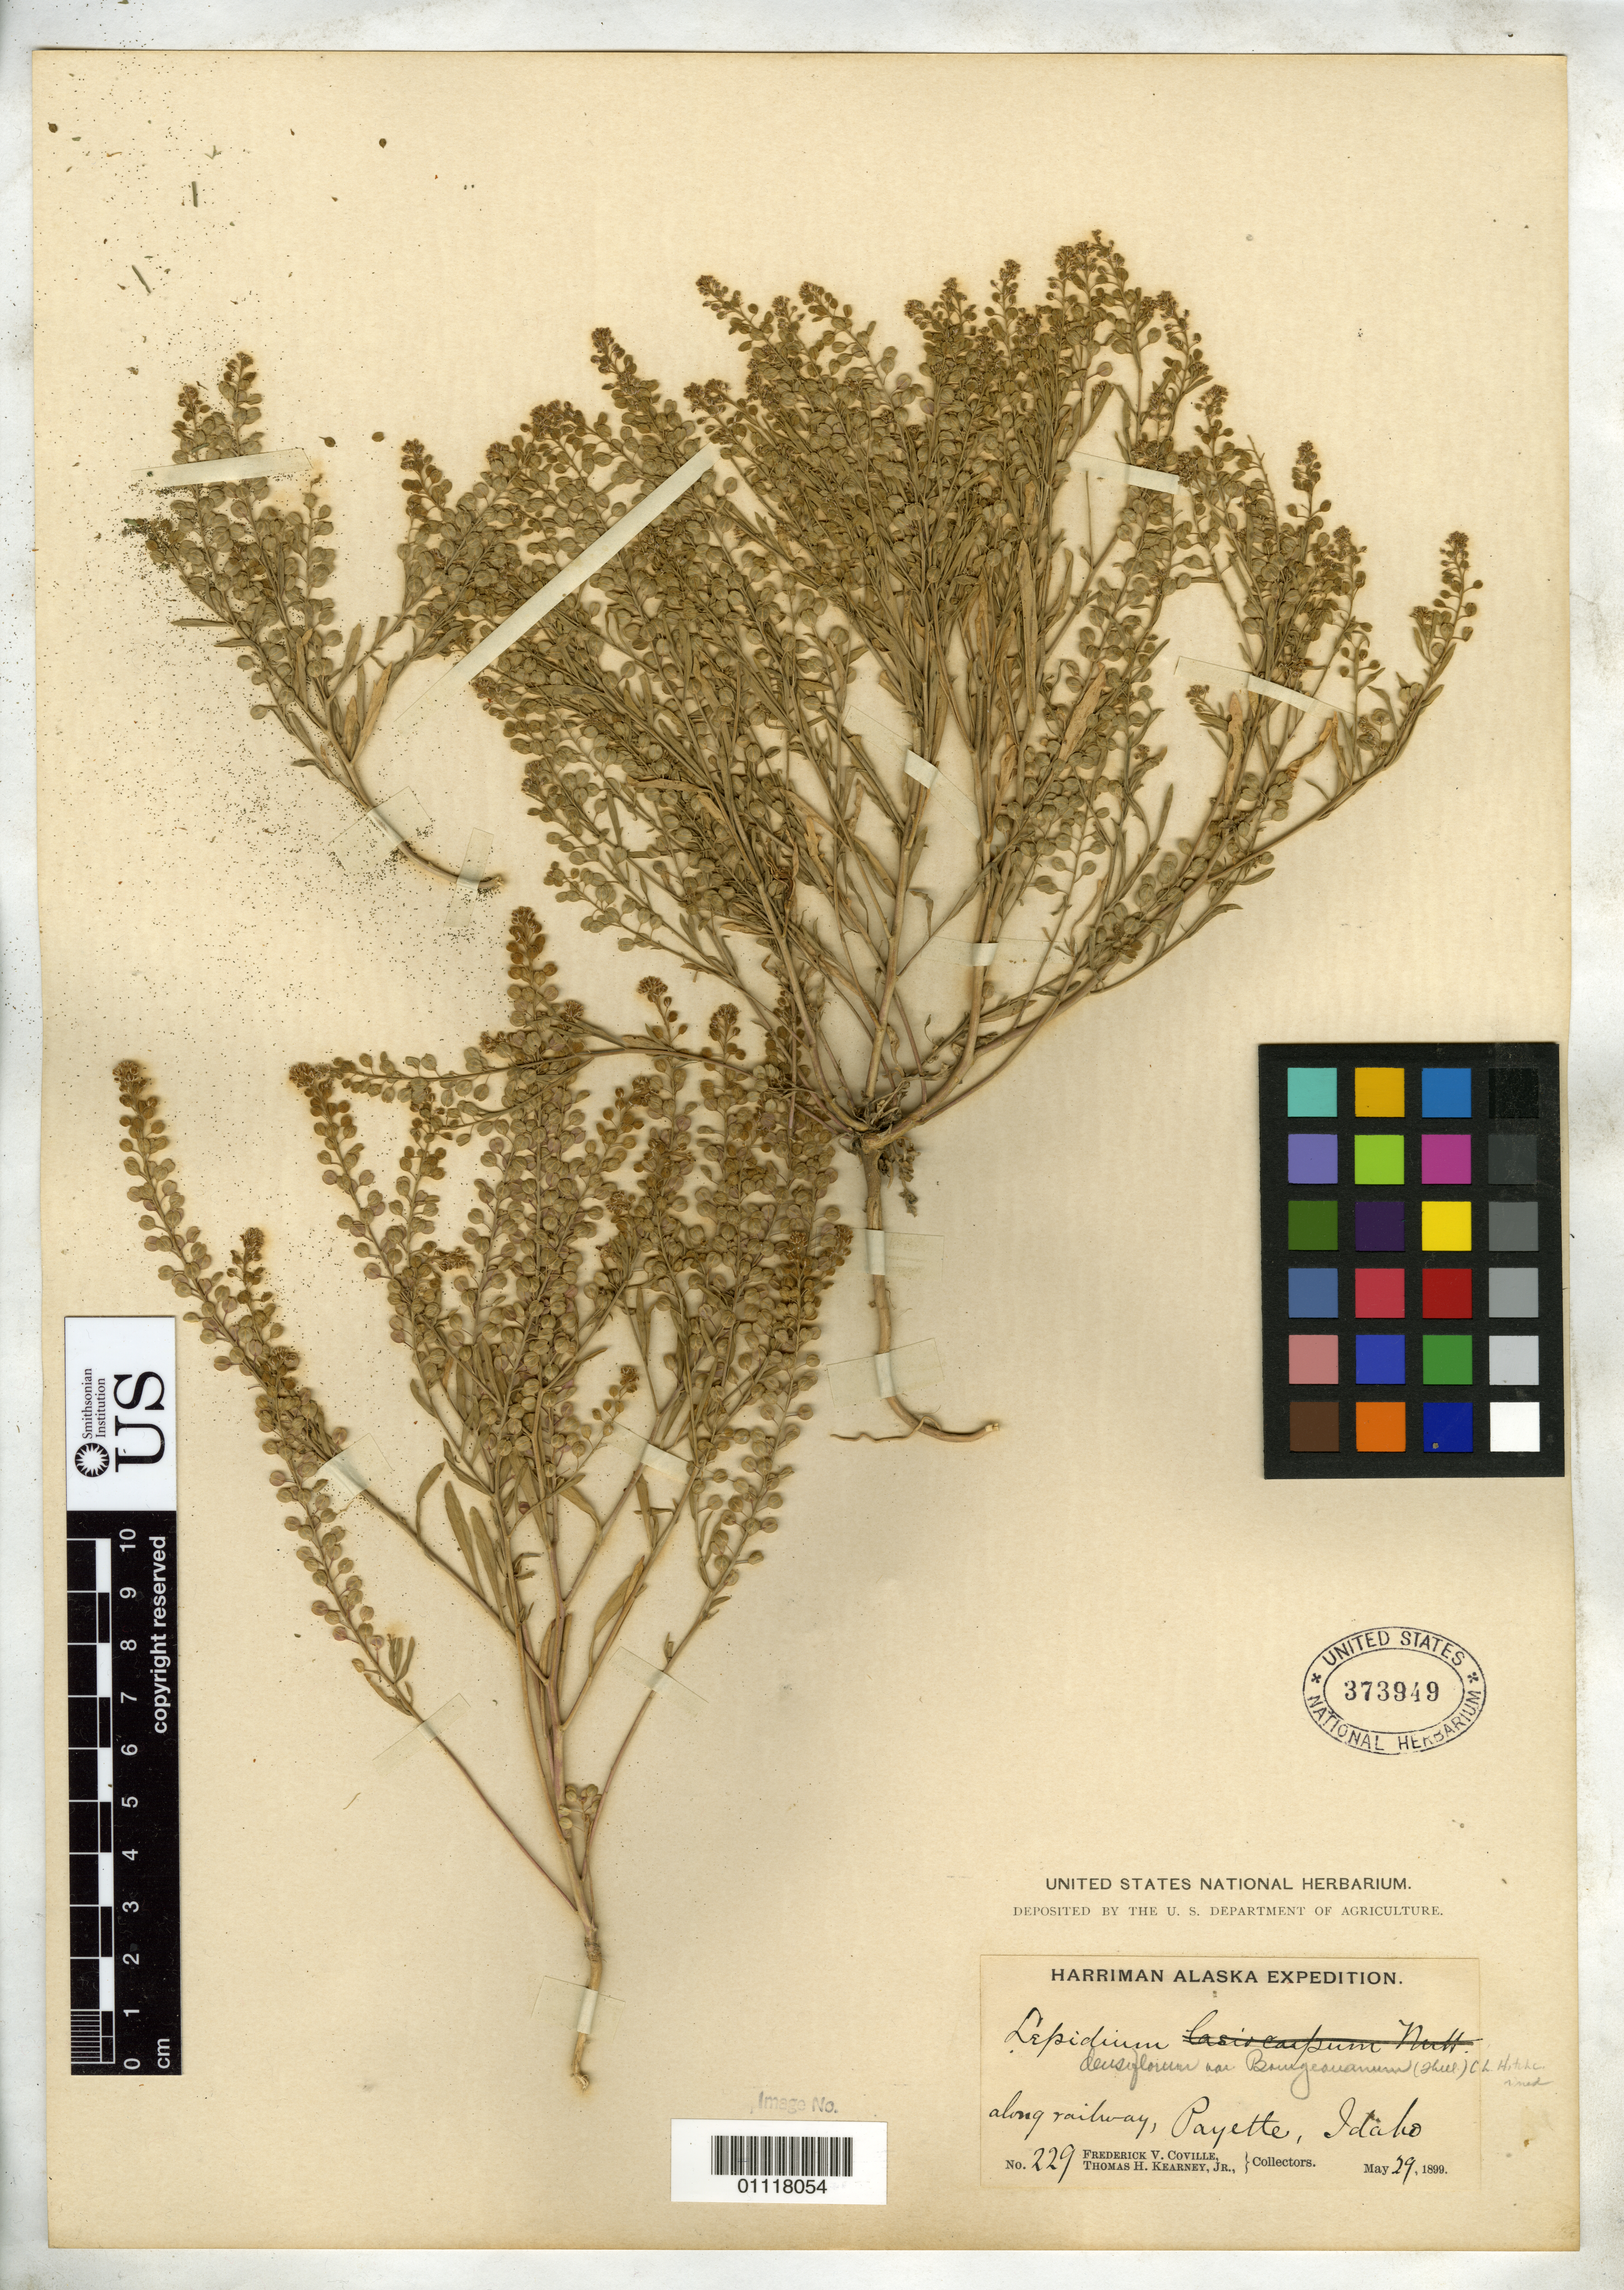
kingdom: Plantae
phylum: Tracheophyta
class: Magnoliopsida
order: Brassicales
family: Brassicaceae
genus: Lepidium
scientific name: Lepidium densiflorum var. bourgeauanum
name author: (Thell.) C.L. Hitchc.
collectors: F. V. Coville & T. H. Kearney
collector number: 229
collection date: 1899-05-29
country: United States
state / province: Idaho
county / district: Payette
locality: Along railway, Payette.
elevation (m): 2438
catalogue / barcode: US 373949